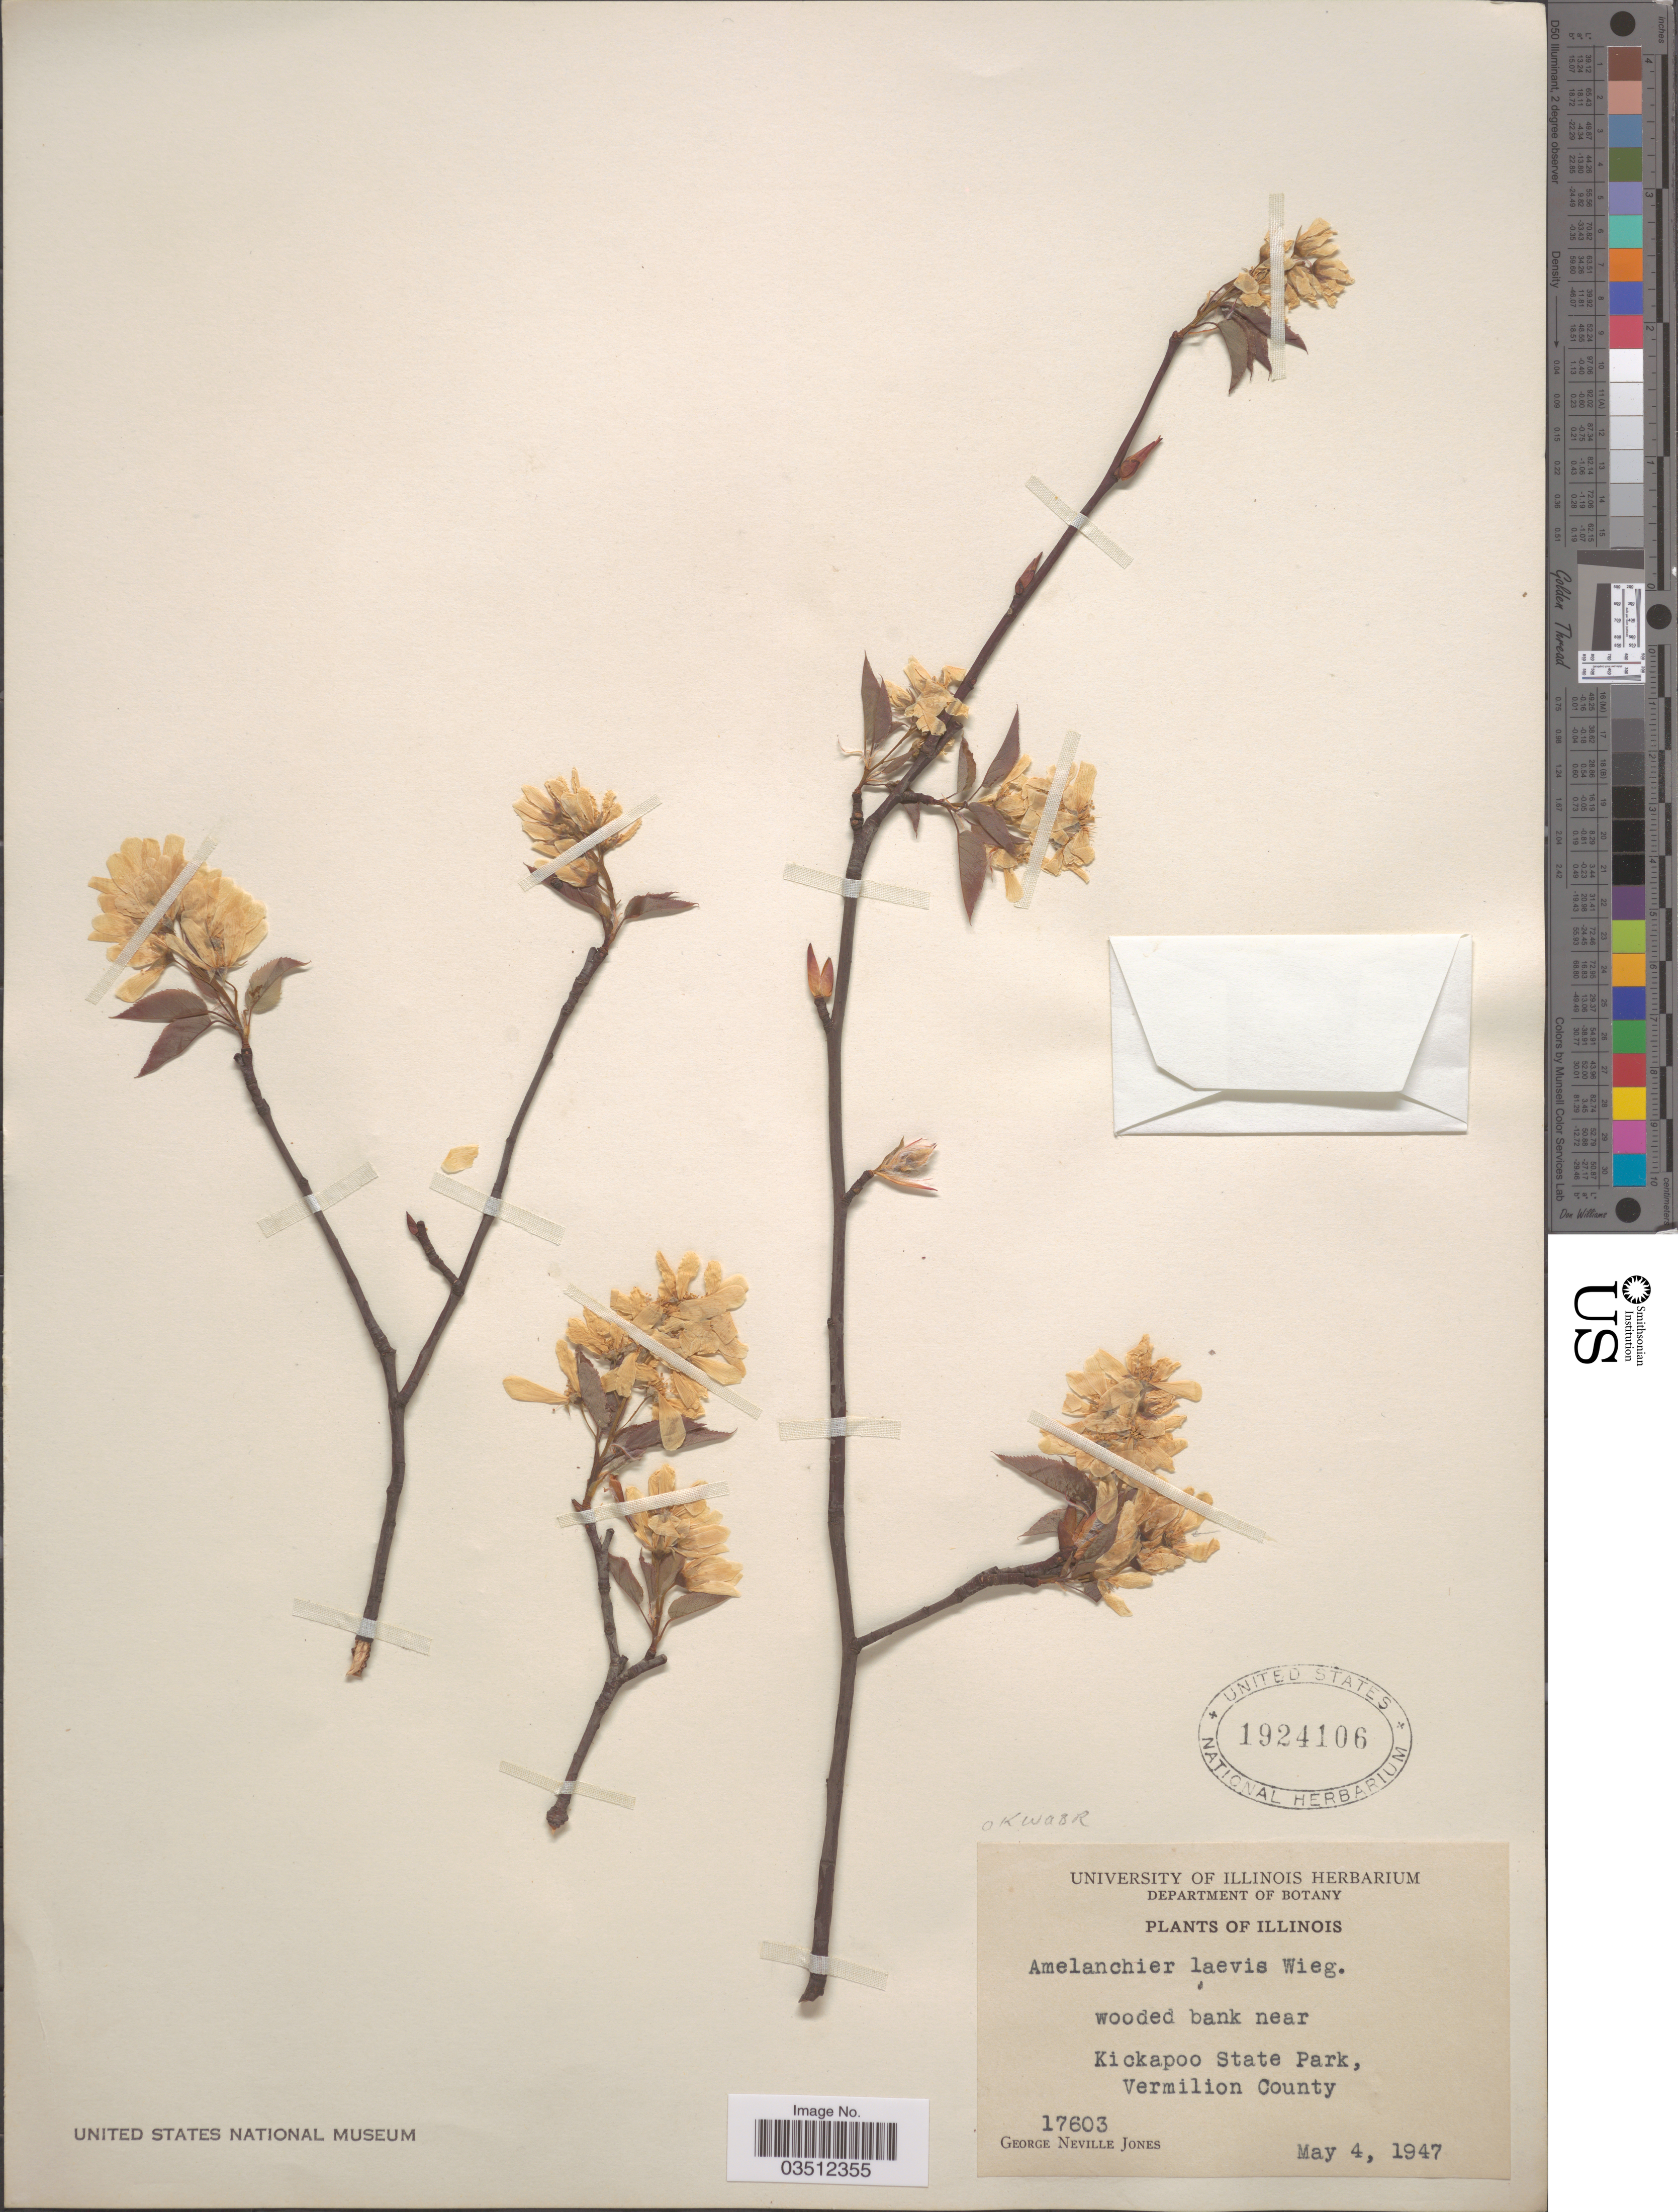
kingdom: Plantae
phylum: Tracheophyta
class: Magnoliopsida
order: Rosales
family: Rosaceae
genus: Amelanchier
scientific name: Amelanchier laevis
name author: Wiegand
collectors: G. N. Jones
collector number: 17603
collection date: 1947-05-04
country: United States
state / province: Illinois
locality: Wooded bank near Kickapoo State Park, Vermilion County.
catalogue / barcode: US 1924106